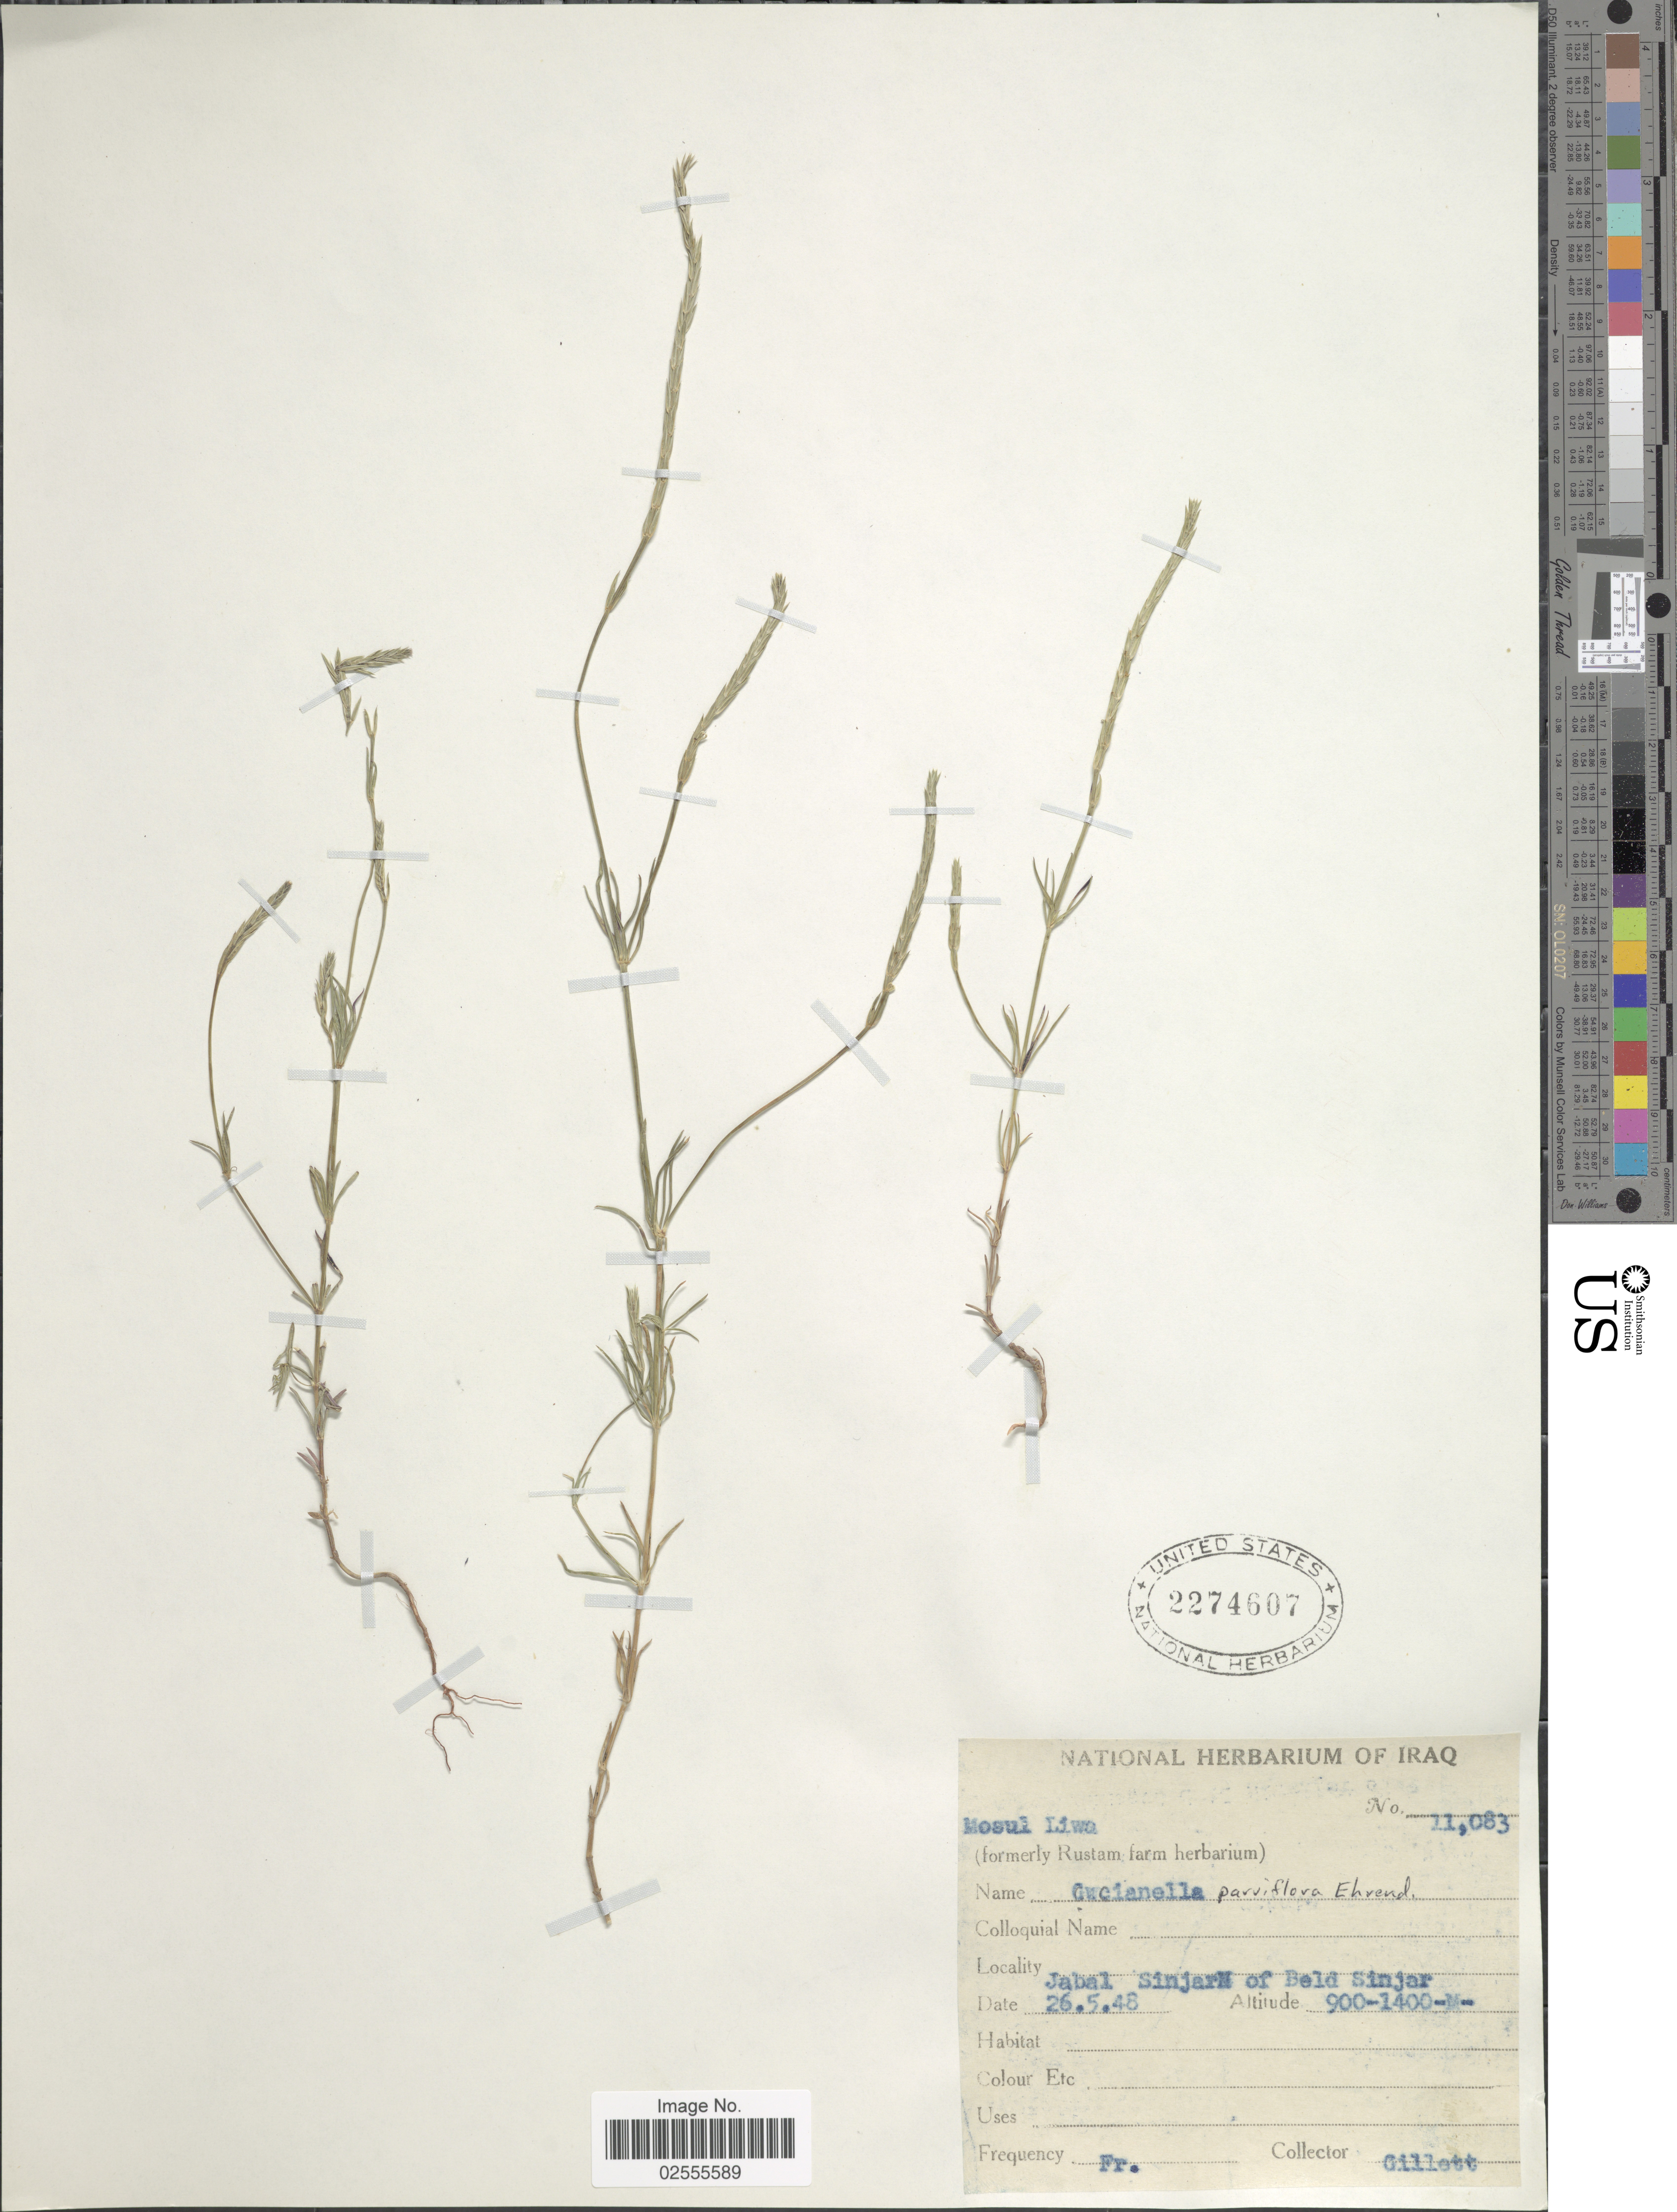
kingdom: Plantae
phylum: Tracheophyta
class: Magnoliopsida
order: Gentianales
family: Rubiaceae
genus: Crucianella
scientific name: Crucianella parviflora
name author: Ehrend.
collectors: Gillett, --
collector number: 11083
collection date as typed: Transcribed d/m/y: 26/5/48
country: Iraq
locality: Jabal Sinjar N of Beld Sinjar. Mosul Liwa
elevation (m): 900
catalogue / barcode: US 2274607